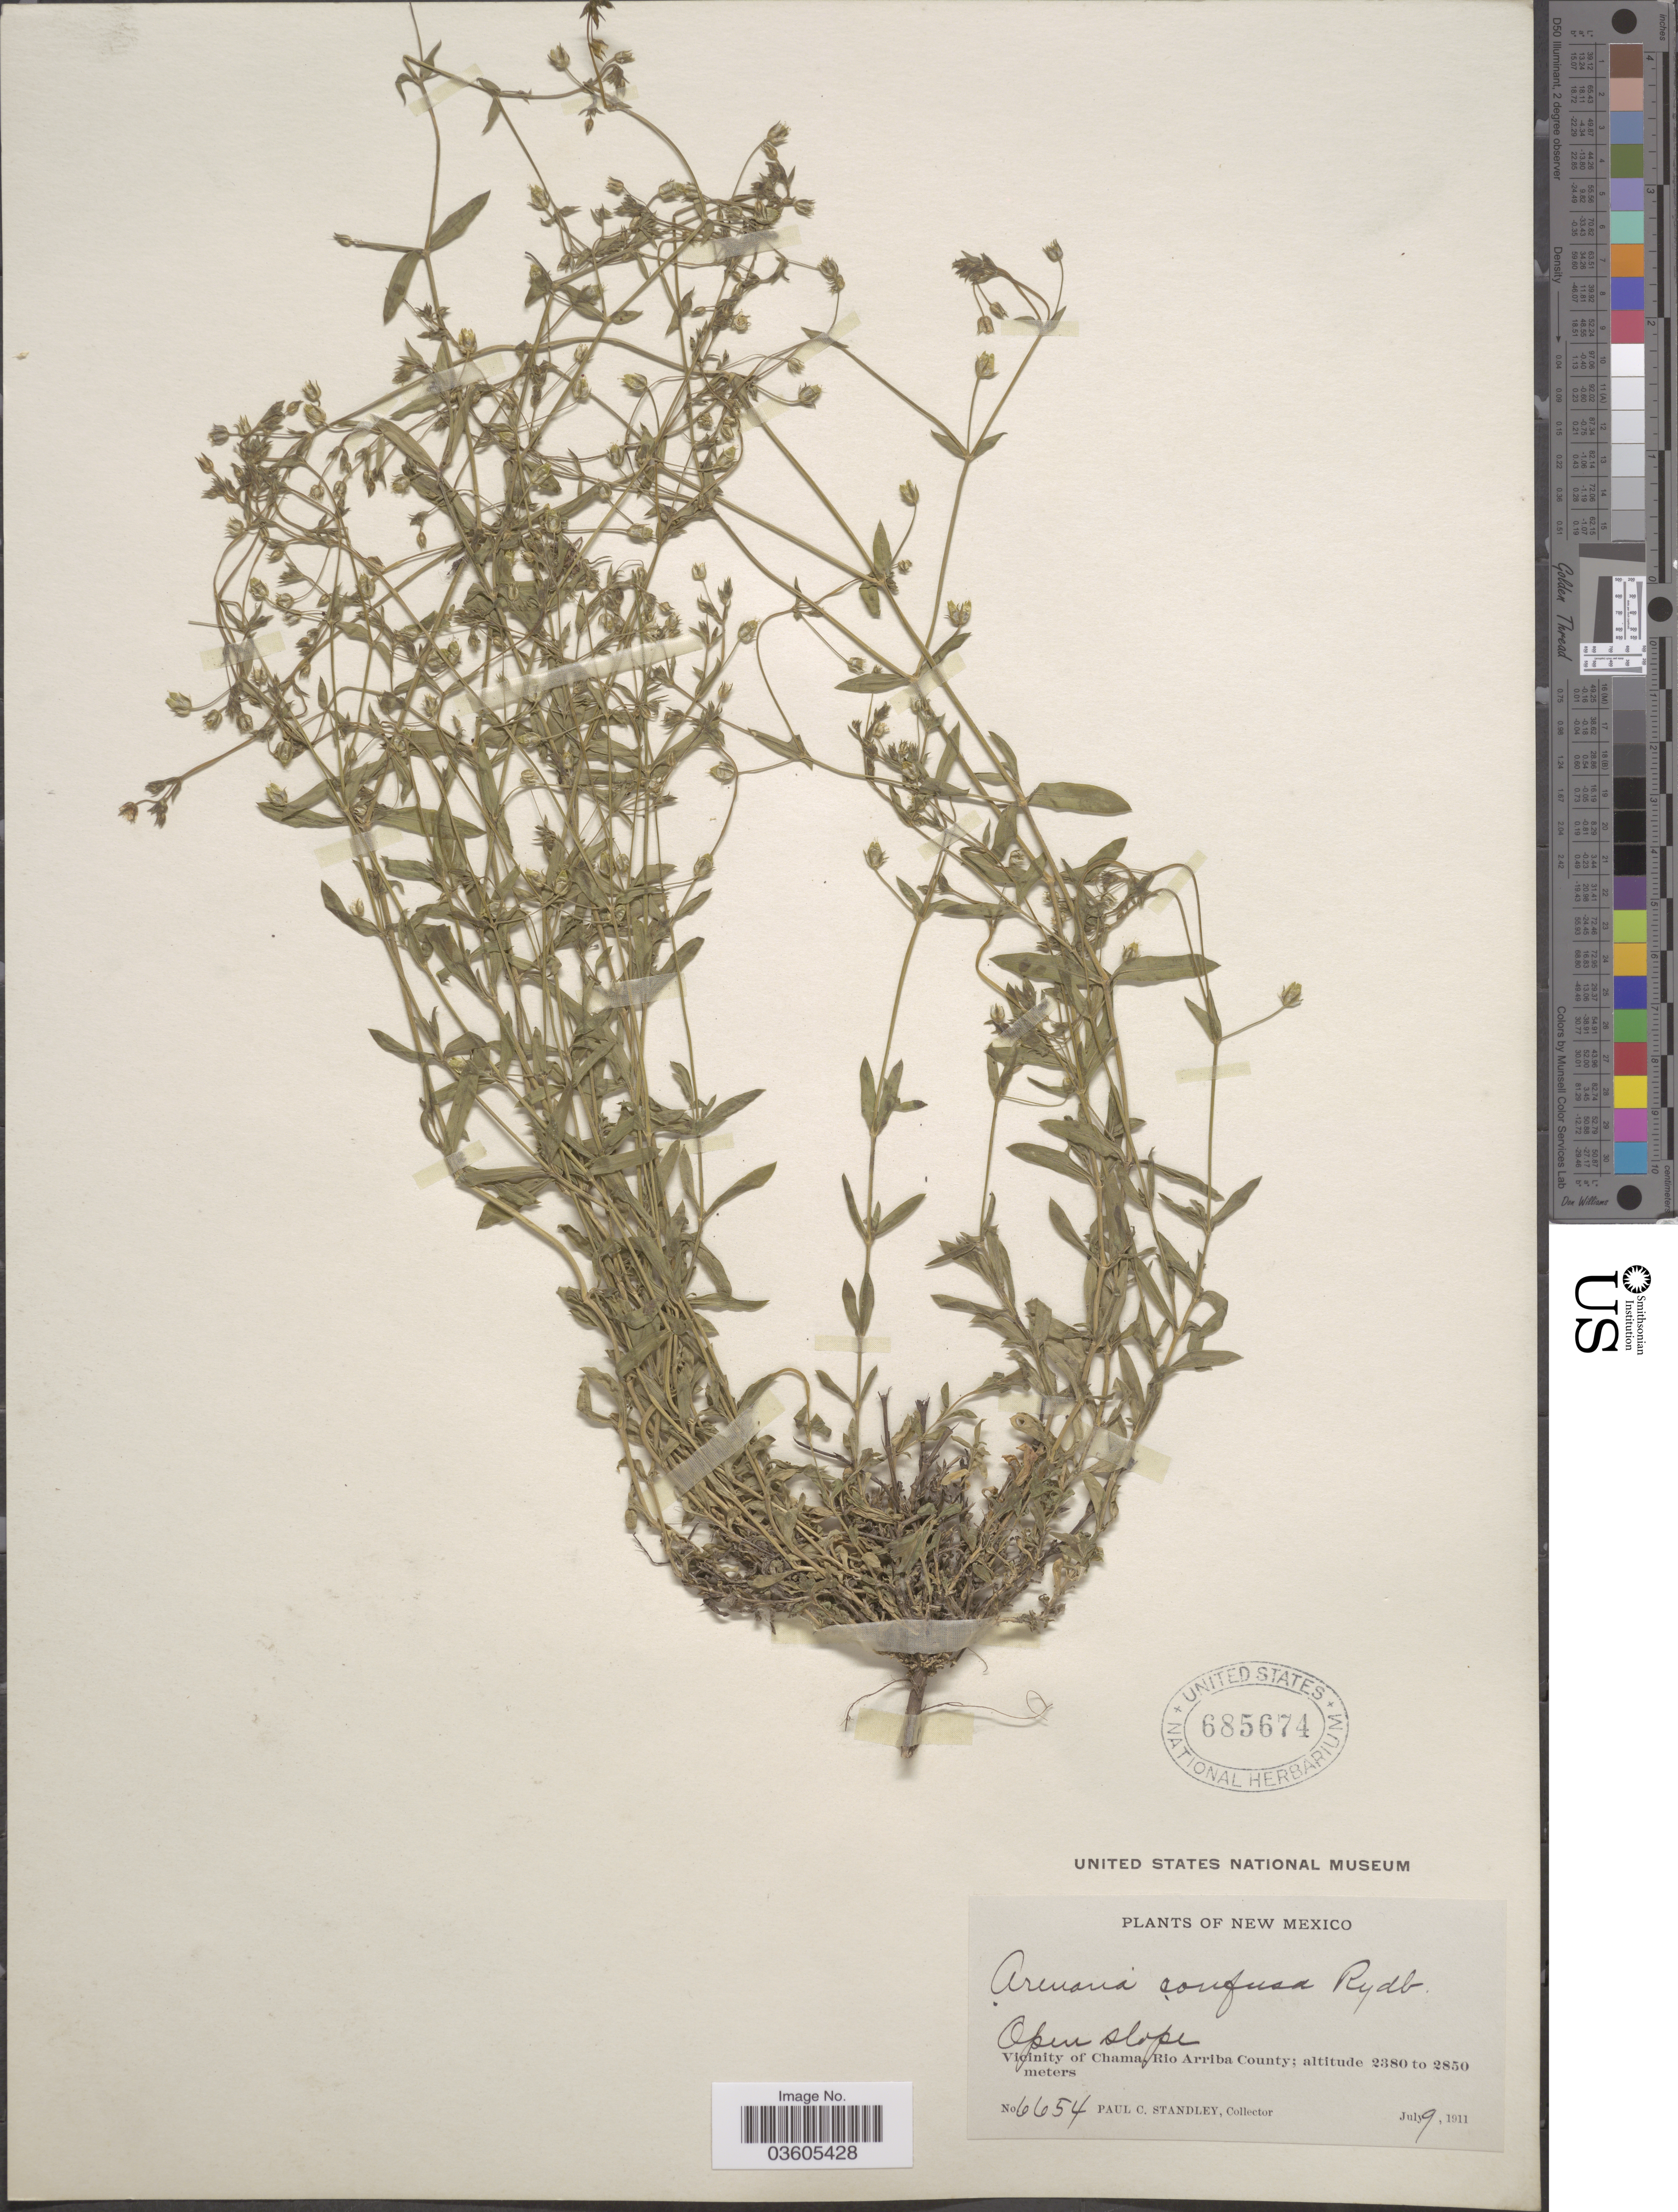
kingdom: Plantae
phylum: Tracheophyta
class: Magnoliopsida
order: Caryophyllales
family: Caryophyllaceae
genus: Arenaria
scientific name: Arenaria confusa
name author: Rydb.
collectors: P. C. Standley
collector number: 6654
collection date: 1911-07-09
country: United States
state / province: New Mexico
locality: Vicinity of Chama, Rio Arriba County.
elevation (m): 2380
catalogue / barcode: US 685674